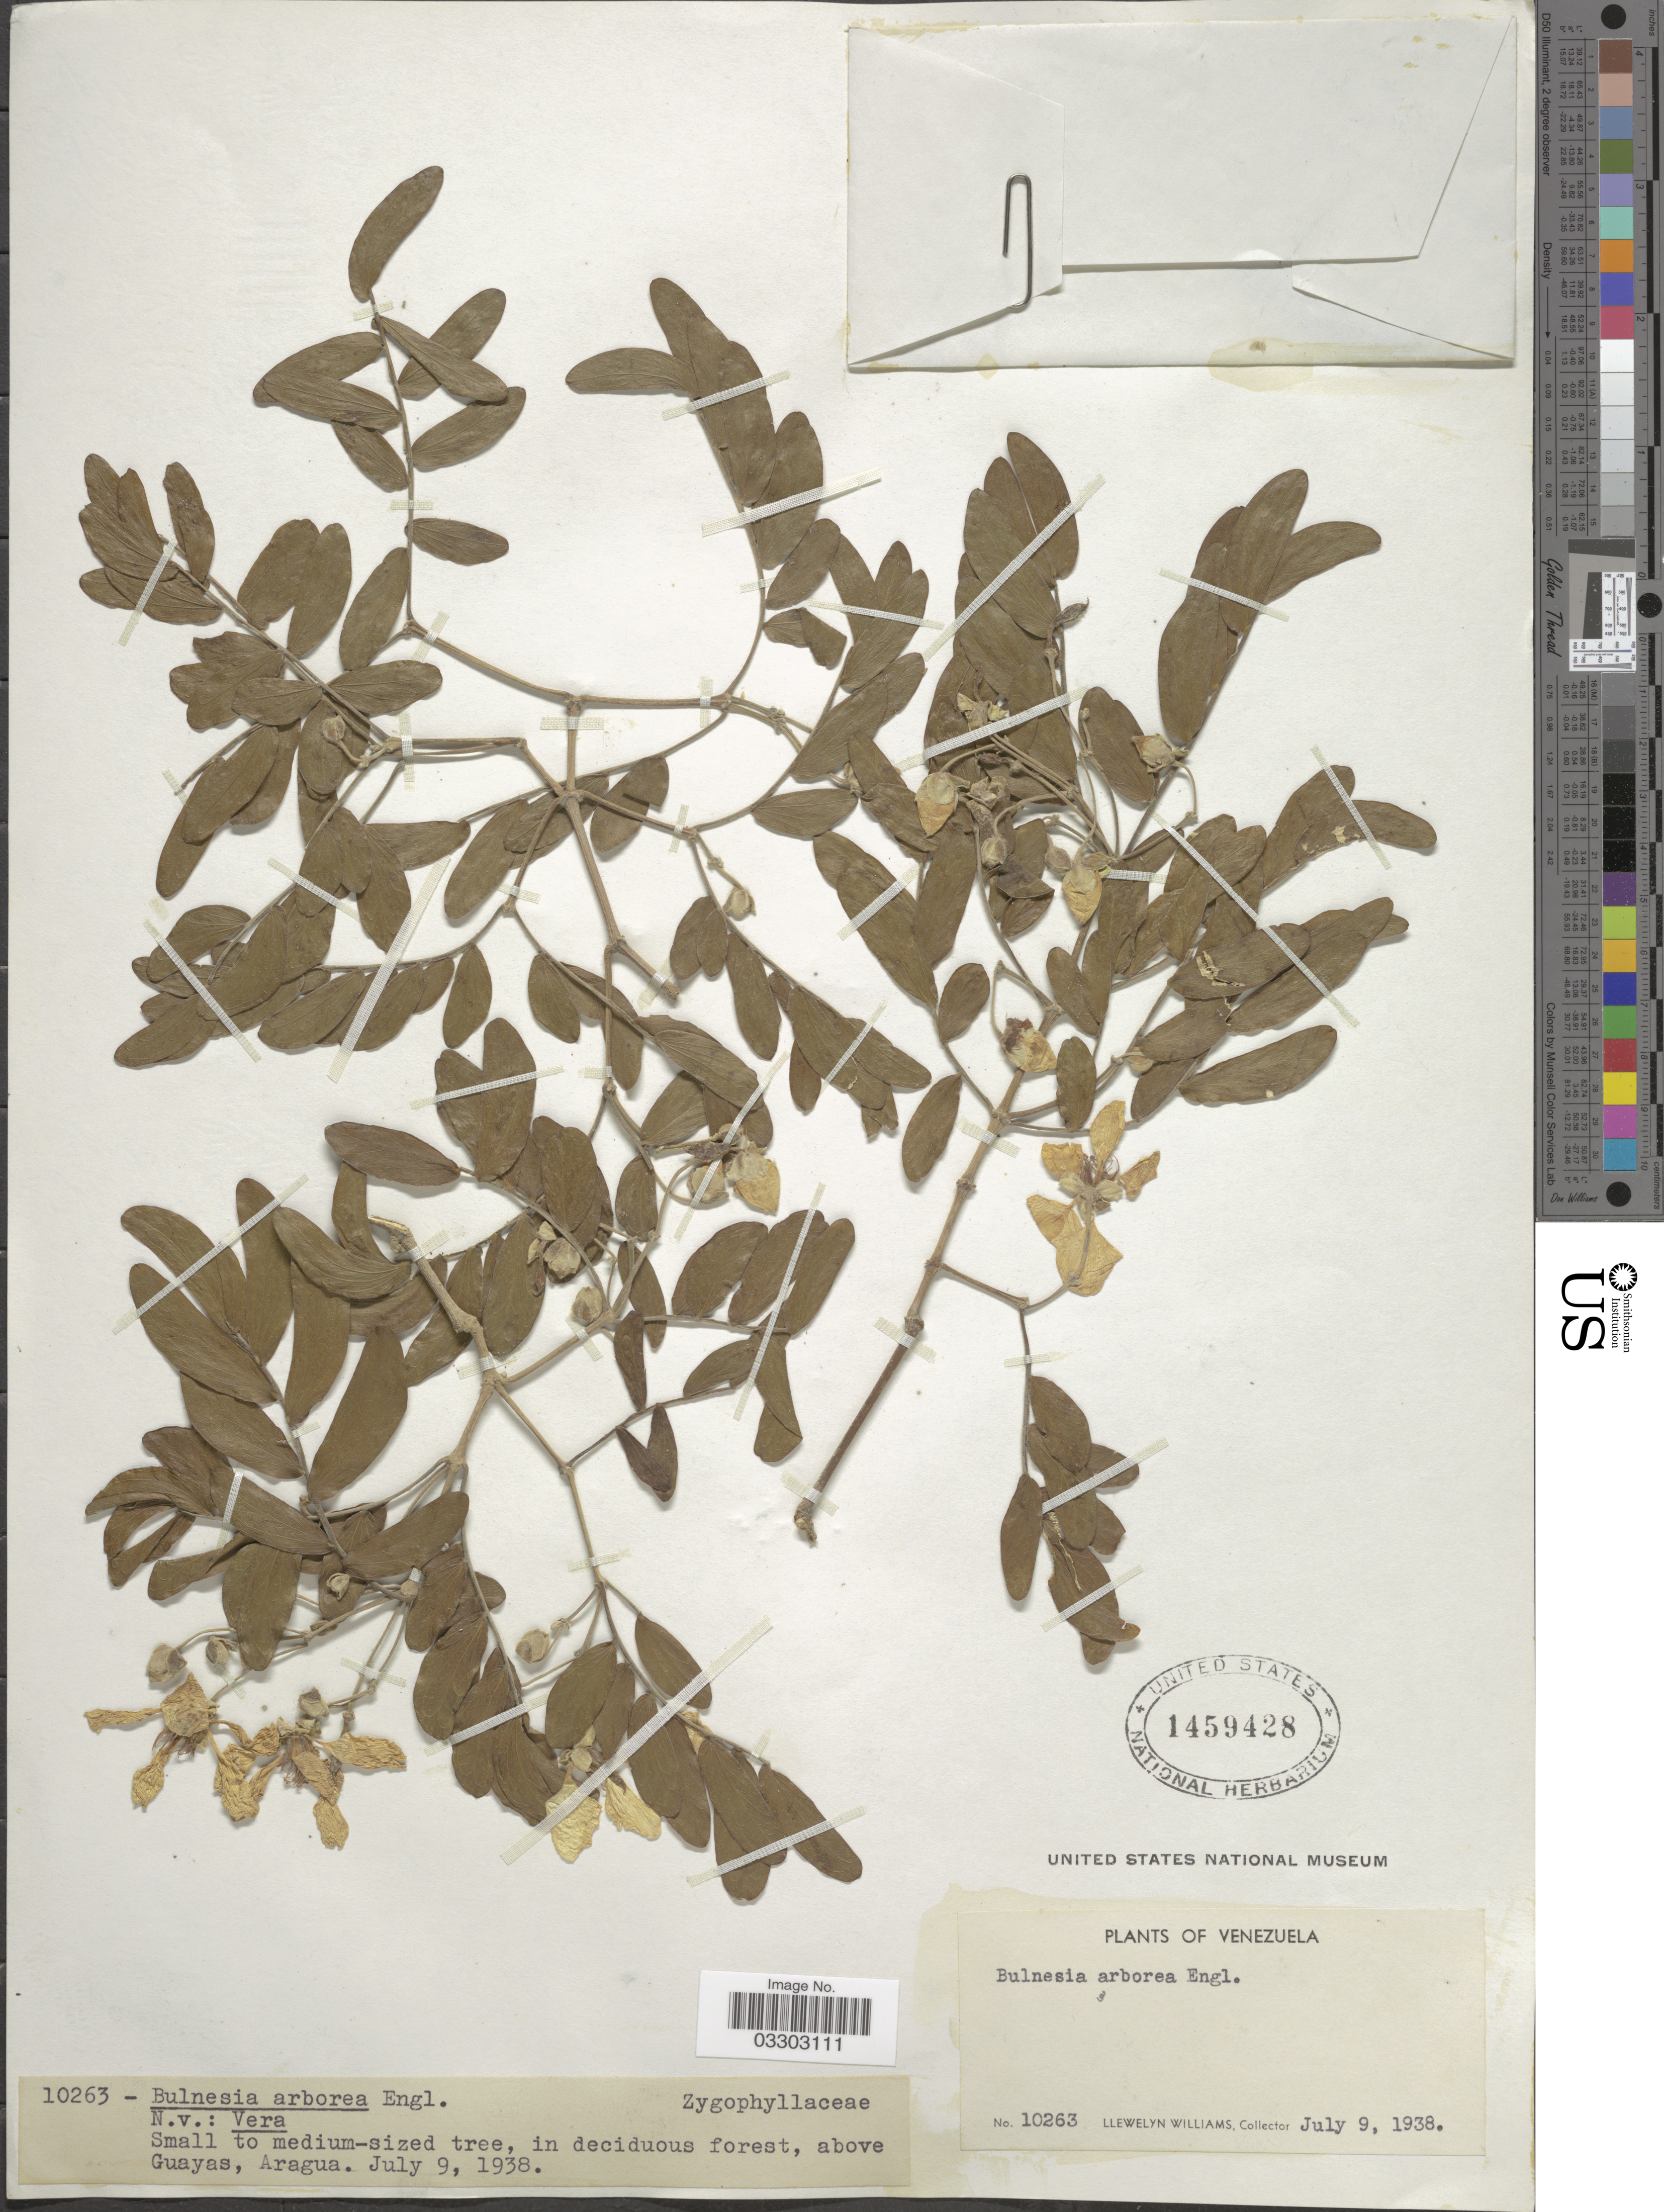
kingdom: Plantae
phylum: Tracheophyta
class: Magnoliopsida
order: Zygophyllales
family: Zygophyllaceae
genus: Gonopterodendron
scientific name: Gonopterodendron arboreum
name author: (Jacq.) Godoy-Bürki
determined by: U.S. National Herbarium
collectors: Ll. Williams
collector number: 10263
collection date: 1938-07-09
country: Venezuela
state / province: Aragua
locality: Above Guayas.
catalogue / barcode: US 1459428